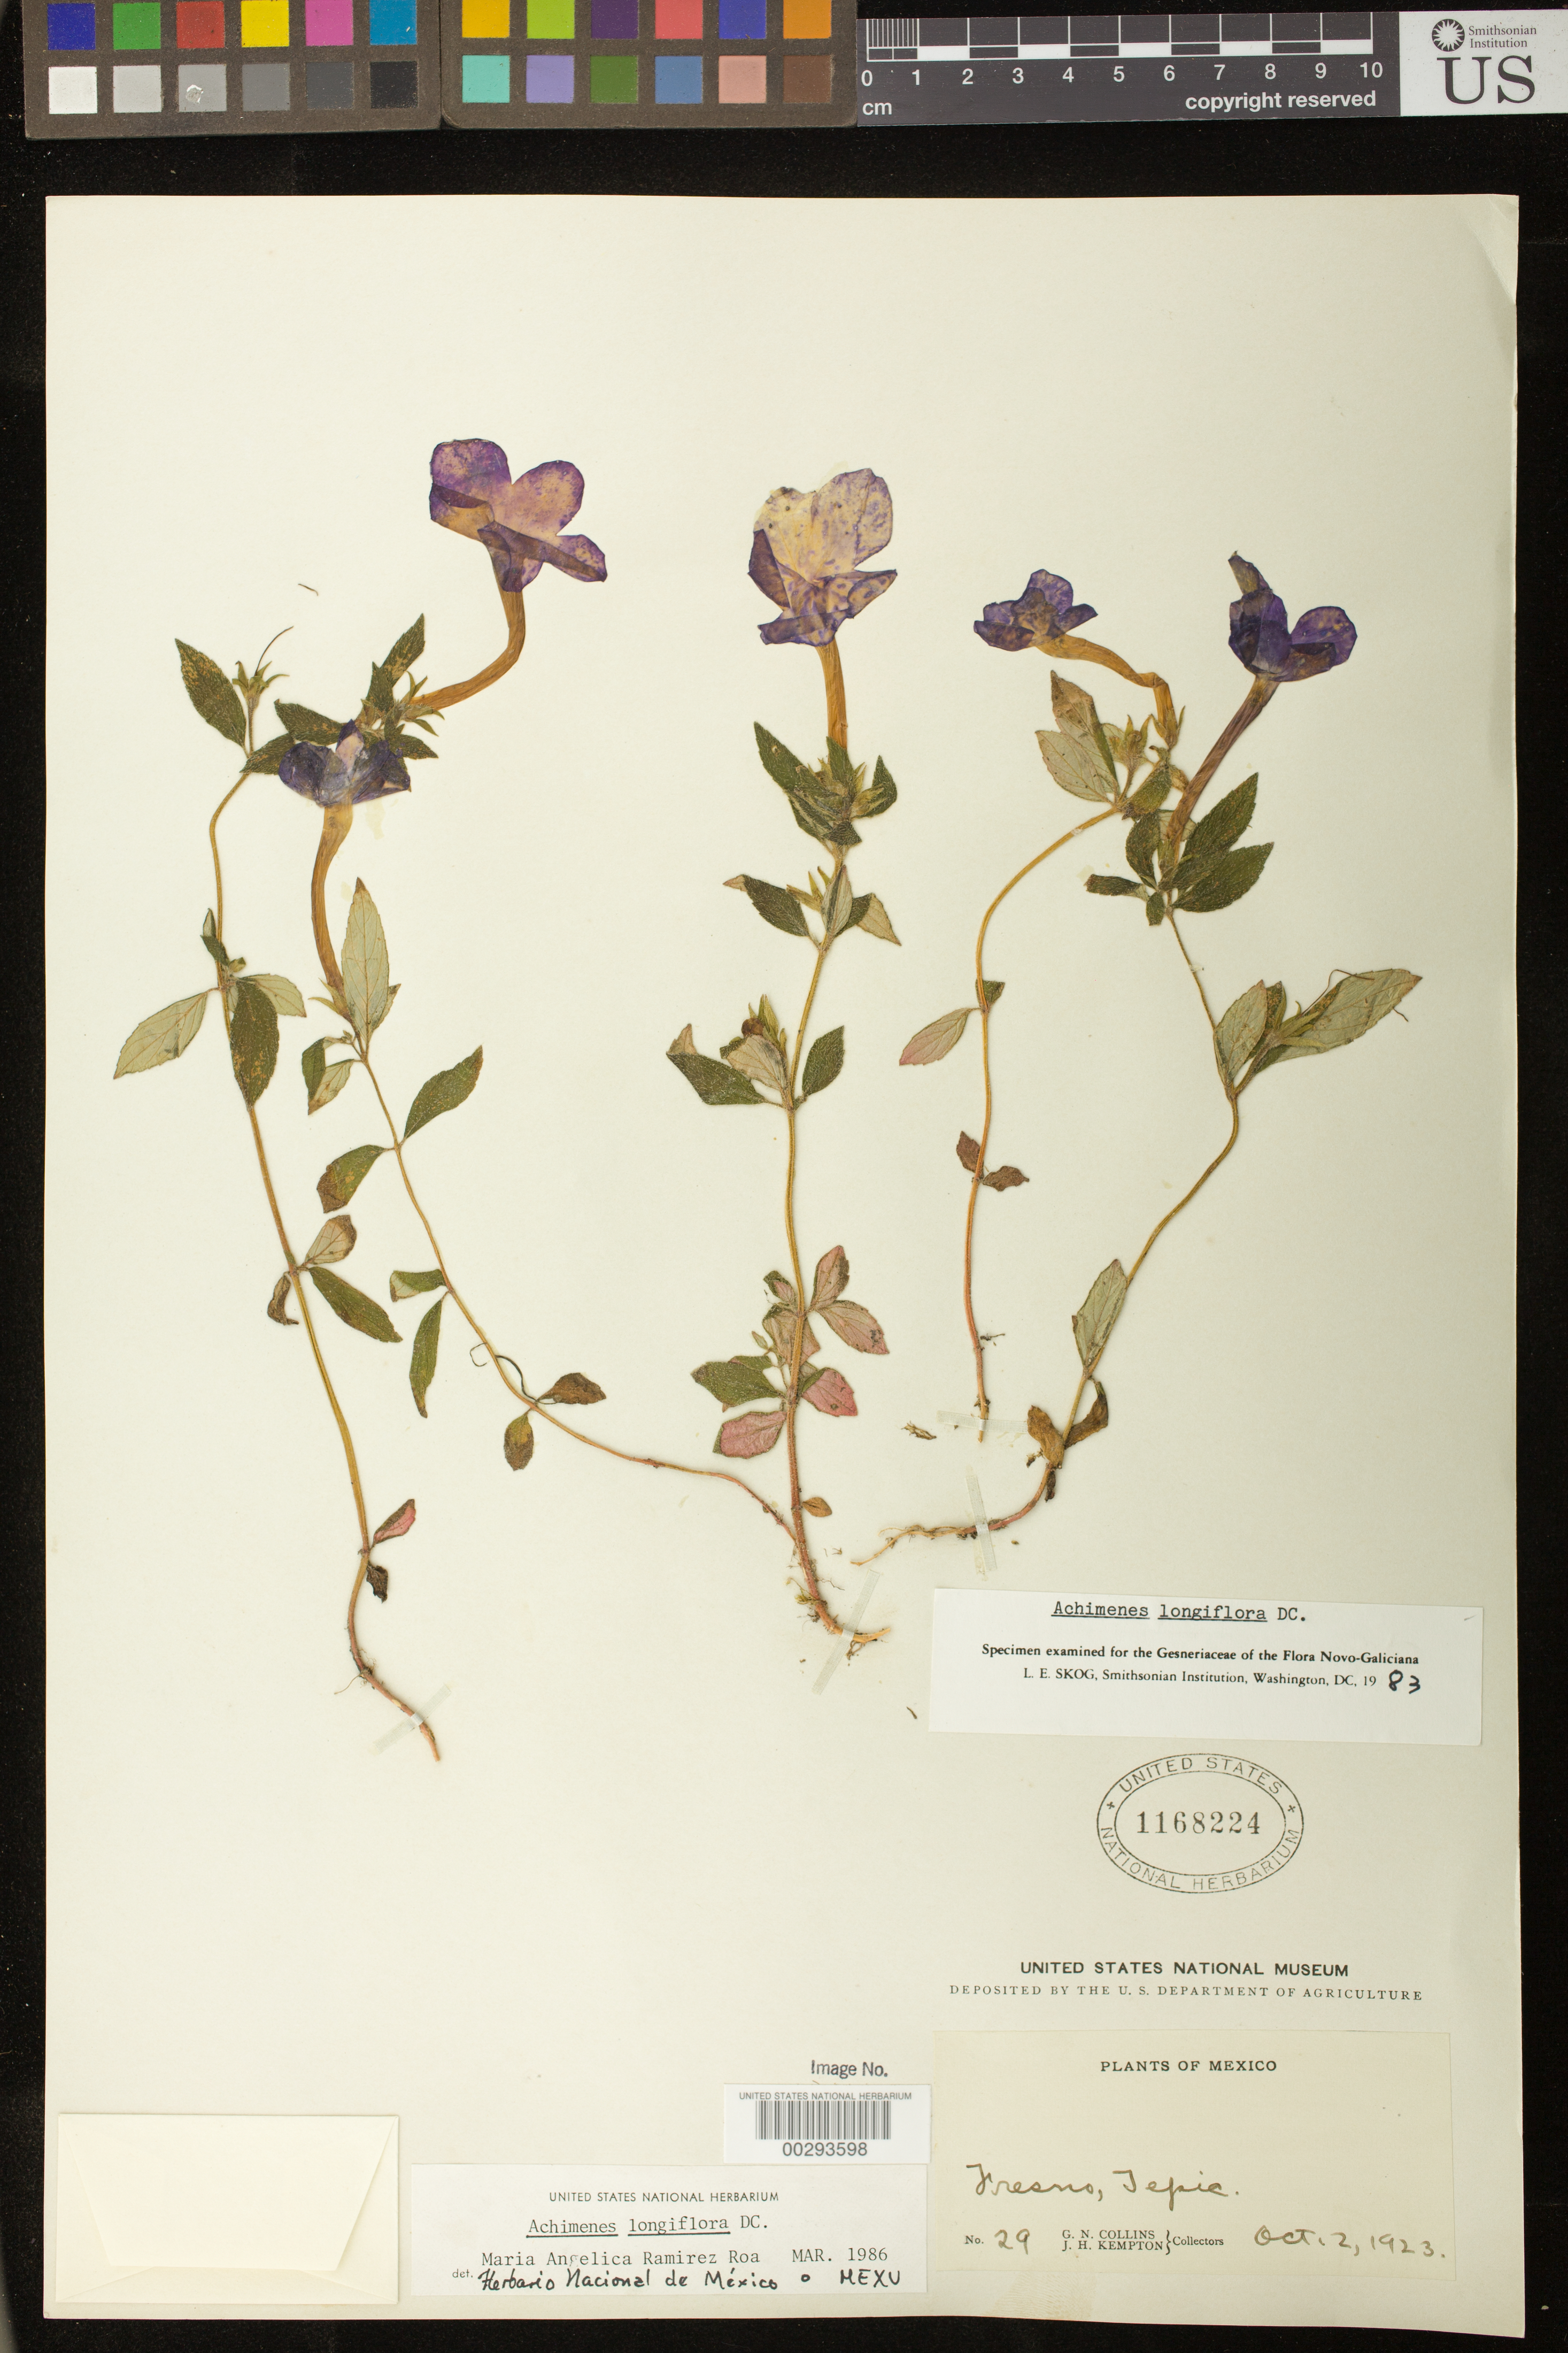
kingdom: Plantae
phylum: Tracheophyta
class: Magnoliopsida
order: Lamiales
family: Gesneriaceae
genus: Achimenes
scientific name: Achimenes longiflora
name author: DC.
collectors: G. N. Collins & J. H. Kempton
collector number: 29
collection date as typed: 02 Oct 1923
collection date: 1923-10-02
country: Mexico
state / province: Nayarit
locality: Tepic, Dept. Fresno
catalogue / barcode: US 1168224